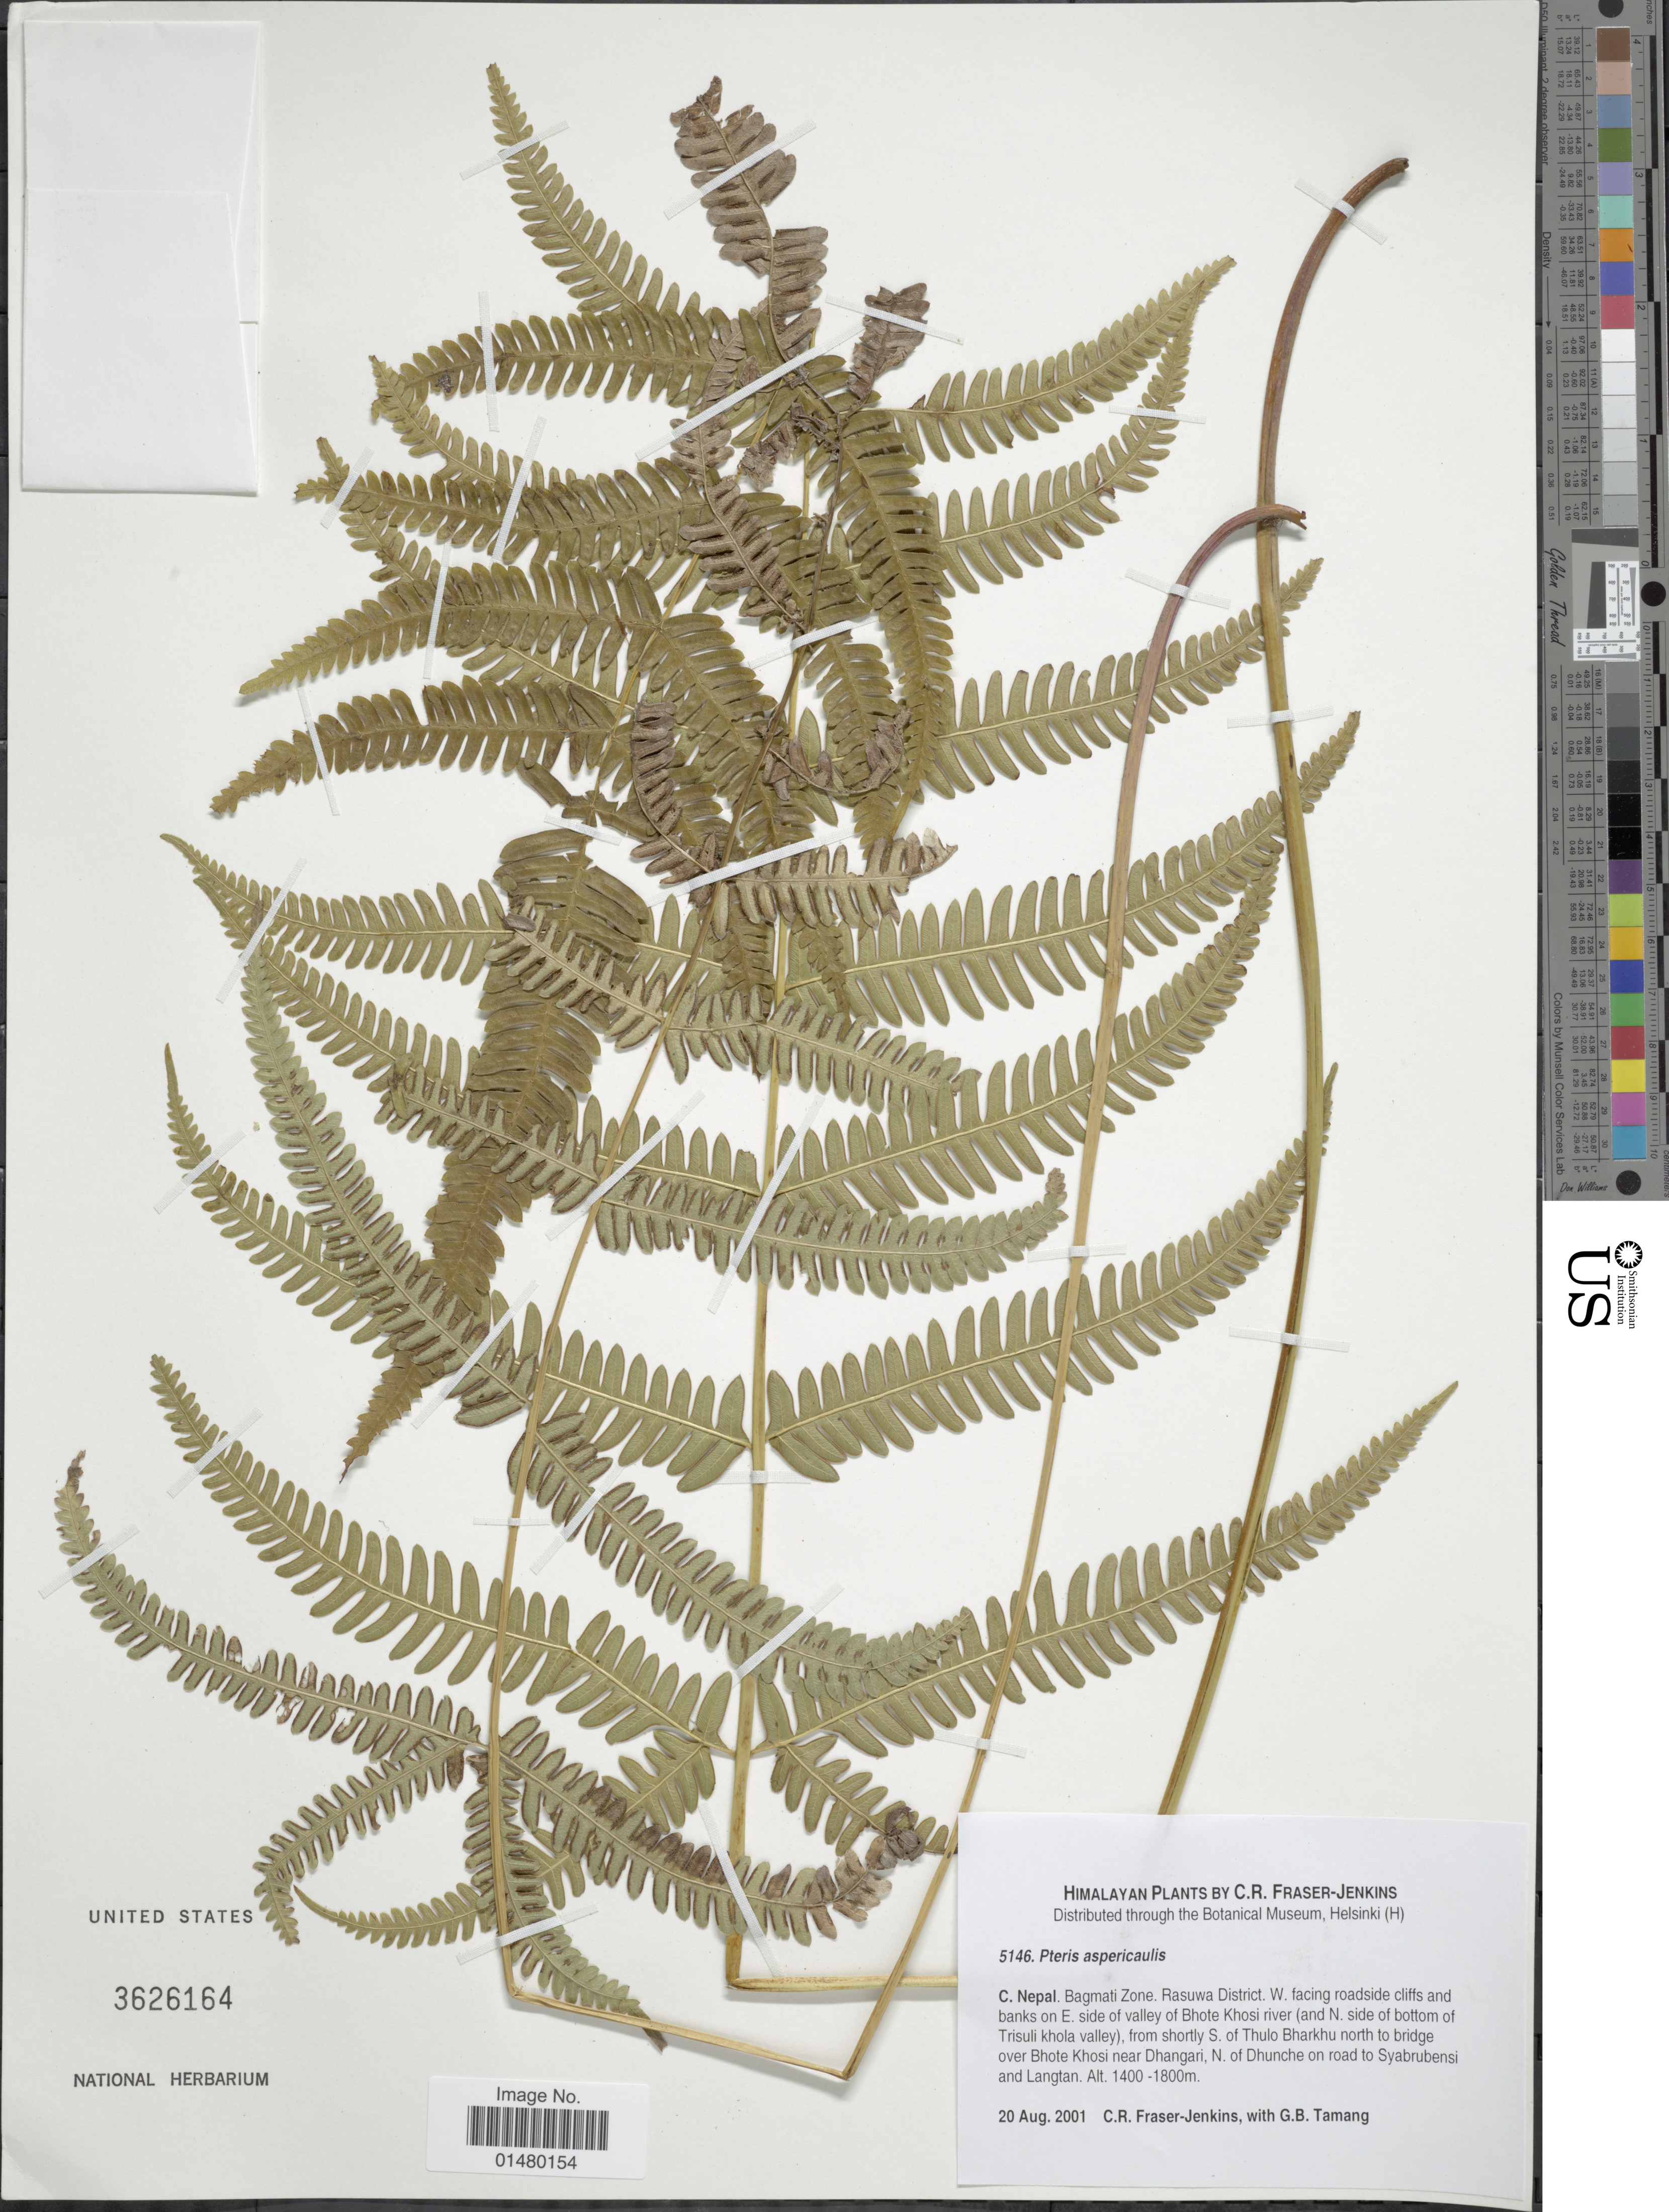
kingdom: Plantae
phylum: Tracheophyta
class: Polypodiopsida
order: Polypodiales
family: Pteridaceae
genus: Pteris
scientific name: Pteris aspericaulis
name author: Wall. ex Hieron.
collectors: C. R. Fraser-Jenkins & G. Tamang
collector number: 5146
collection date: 2001-08-20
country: Nepal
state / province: Bagmati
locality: C. Nepal. Bagmati Zone. Rasuwa District. W. facing roadside cliffs and banks on e side of valley of Bhote Khosi river ( and N side of bottom of Trisuli hola valley), from shortly S. of Thulo Bharku north to bridge over Bhote Khosi near Dhangari, N of Dhunche on road to Syabrubensi and Langtan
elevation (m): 1400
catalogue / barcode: US 3626164